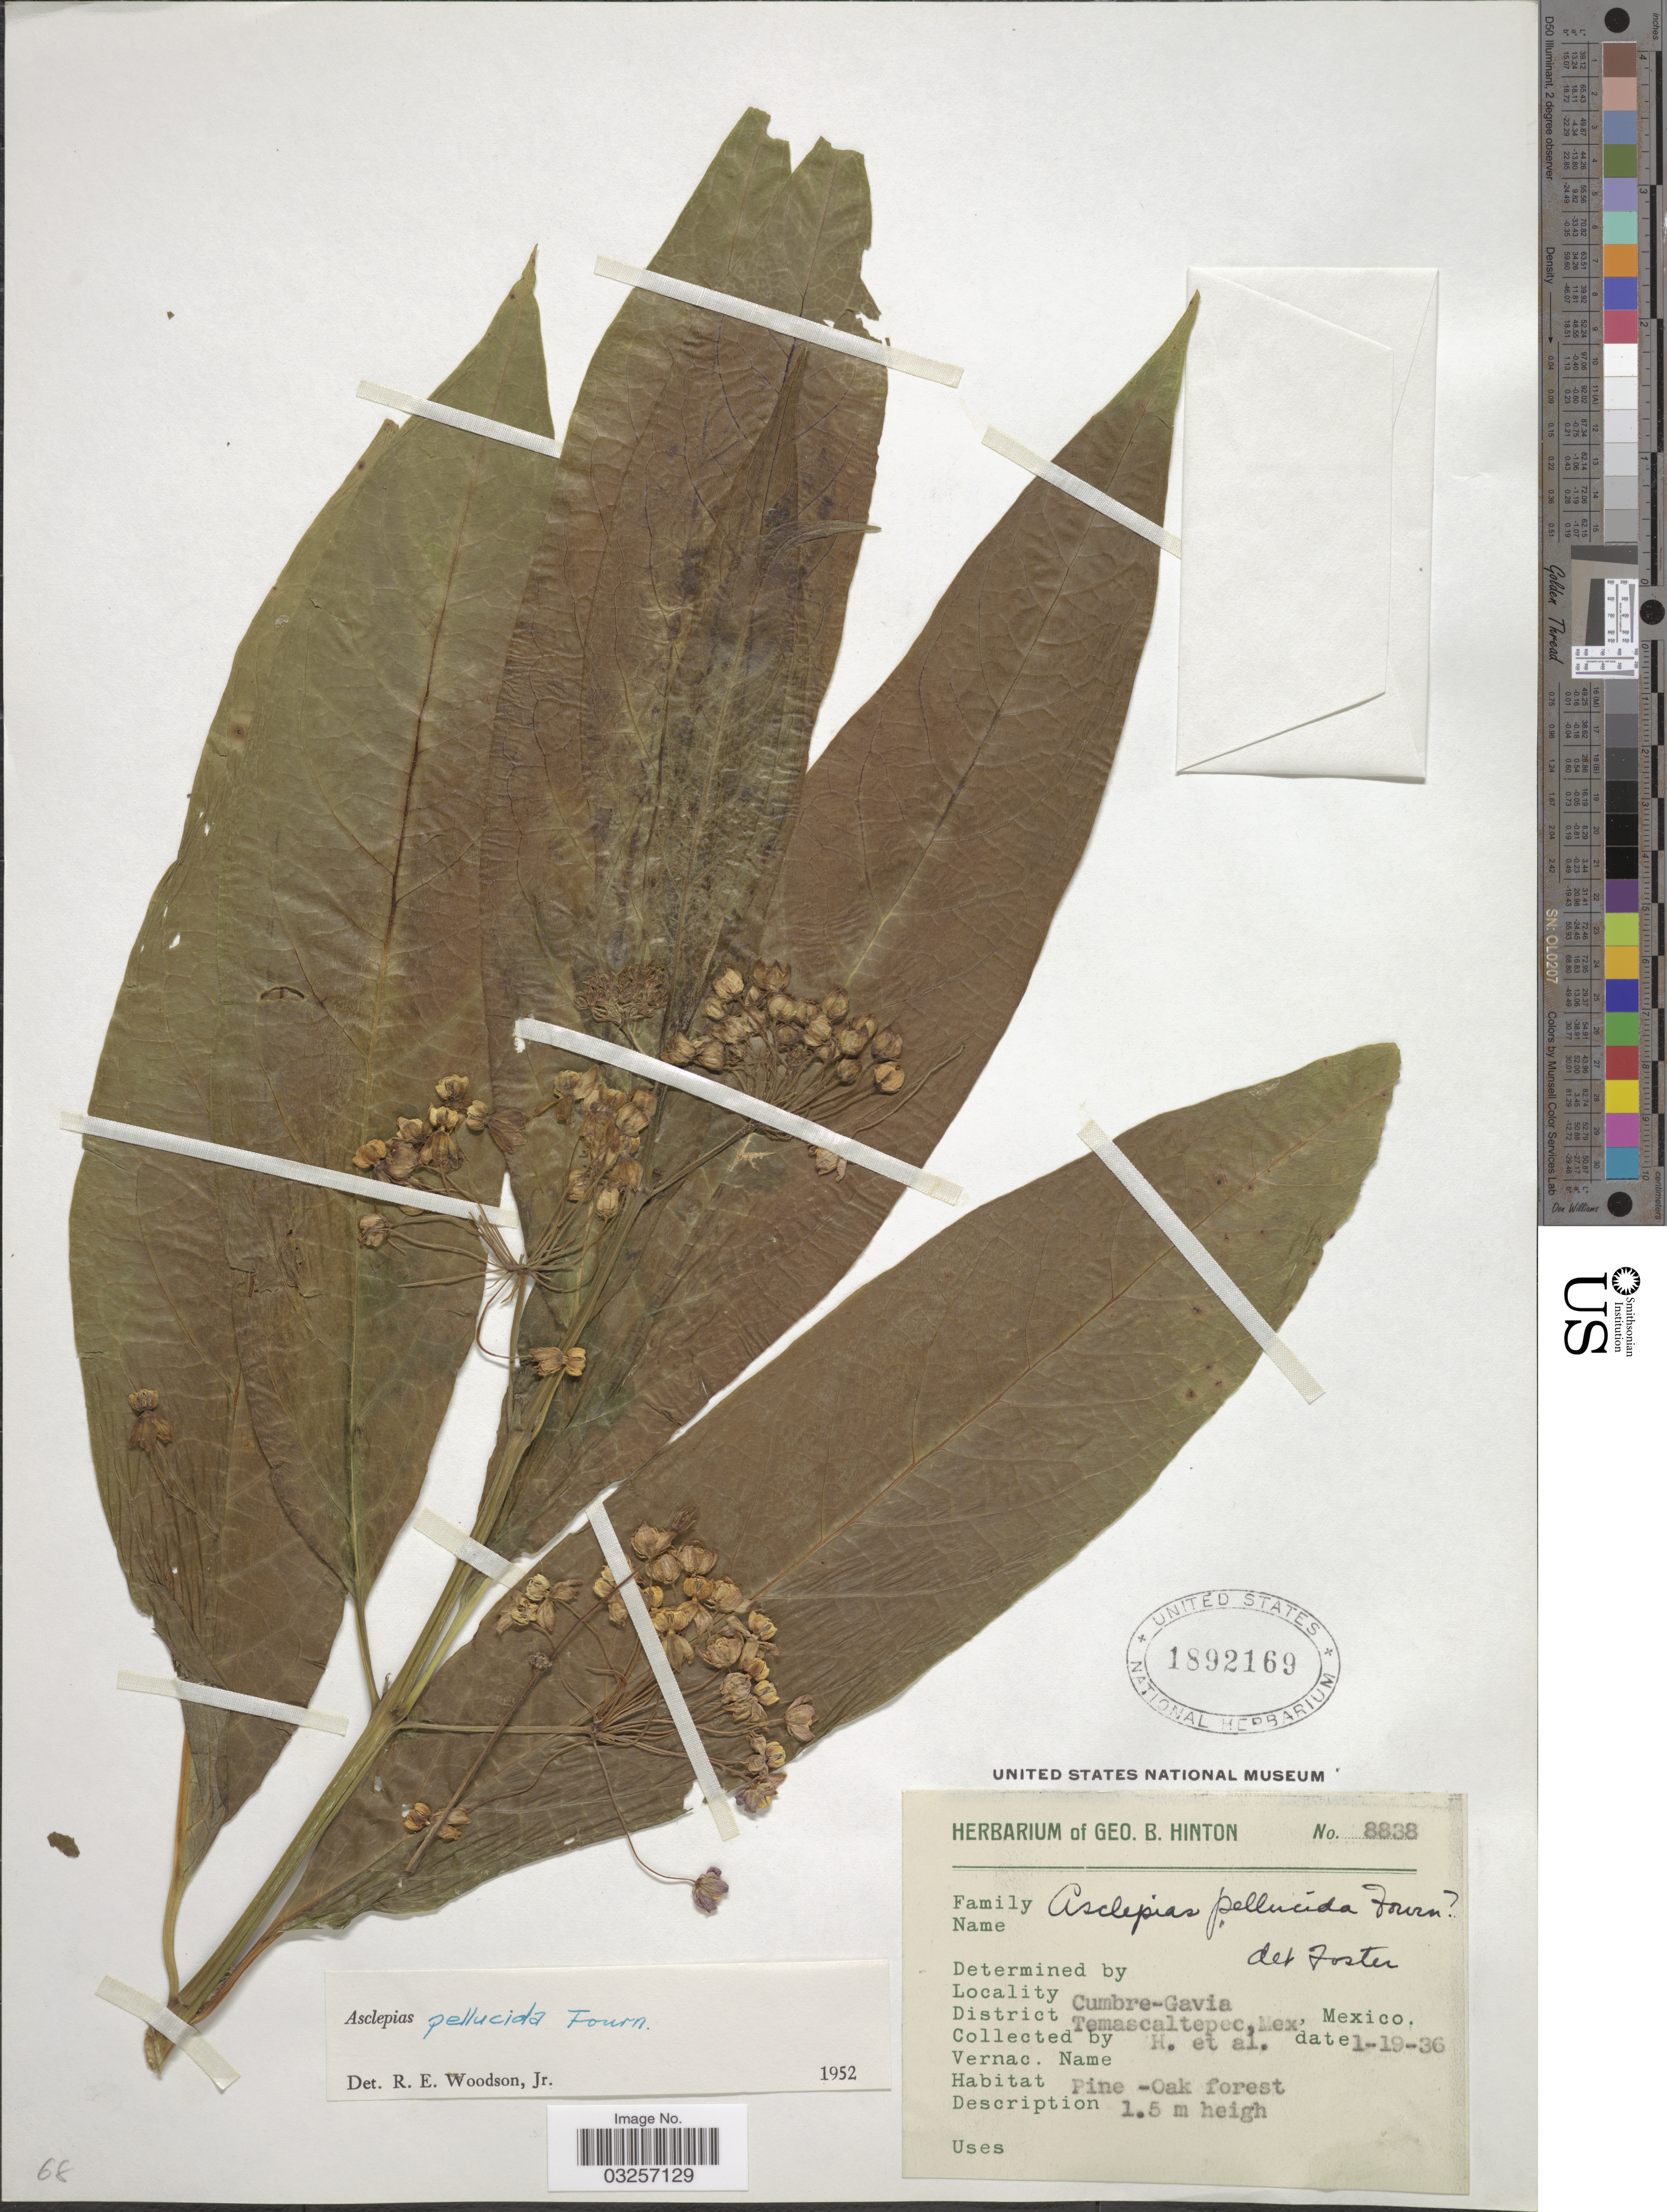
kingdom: Plantae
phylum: Tracheophyta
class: Magnoliopsida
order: Gentianales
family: Apocynaceae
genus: Asclepias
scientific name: Asclepias pellucida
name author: E. Fourn.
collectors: G. B. Hinton & et al.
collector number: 8838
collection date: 1936-01-19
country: Mexico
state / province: México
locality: Cumbre-Gavia. District Temascaltepec.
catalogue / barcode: US 1892169